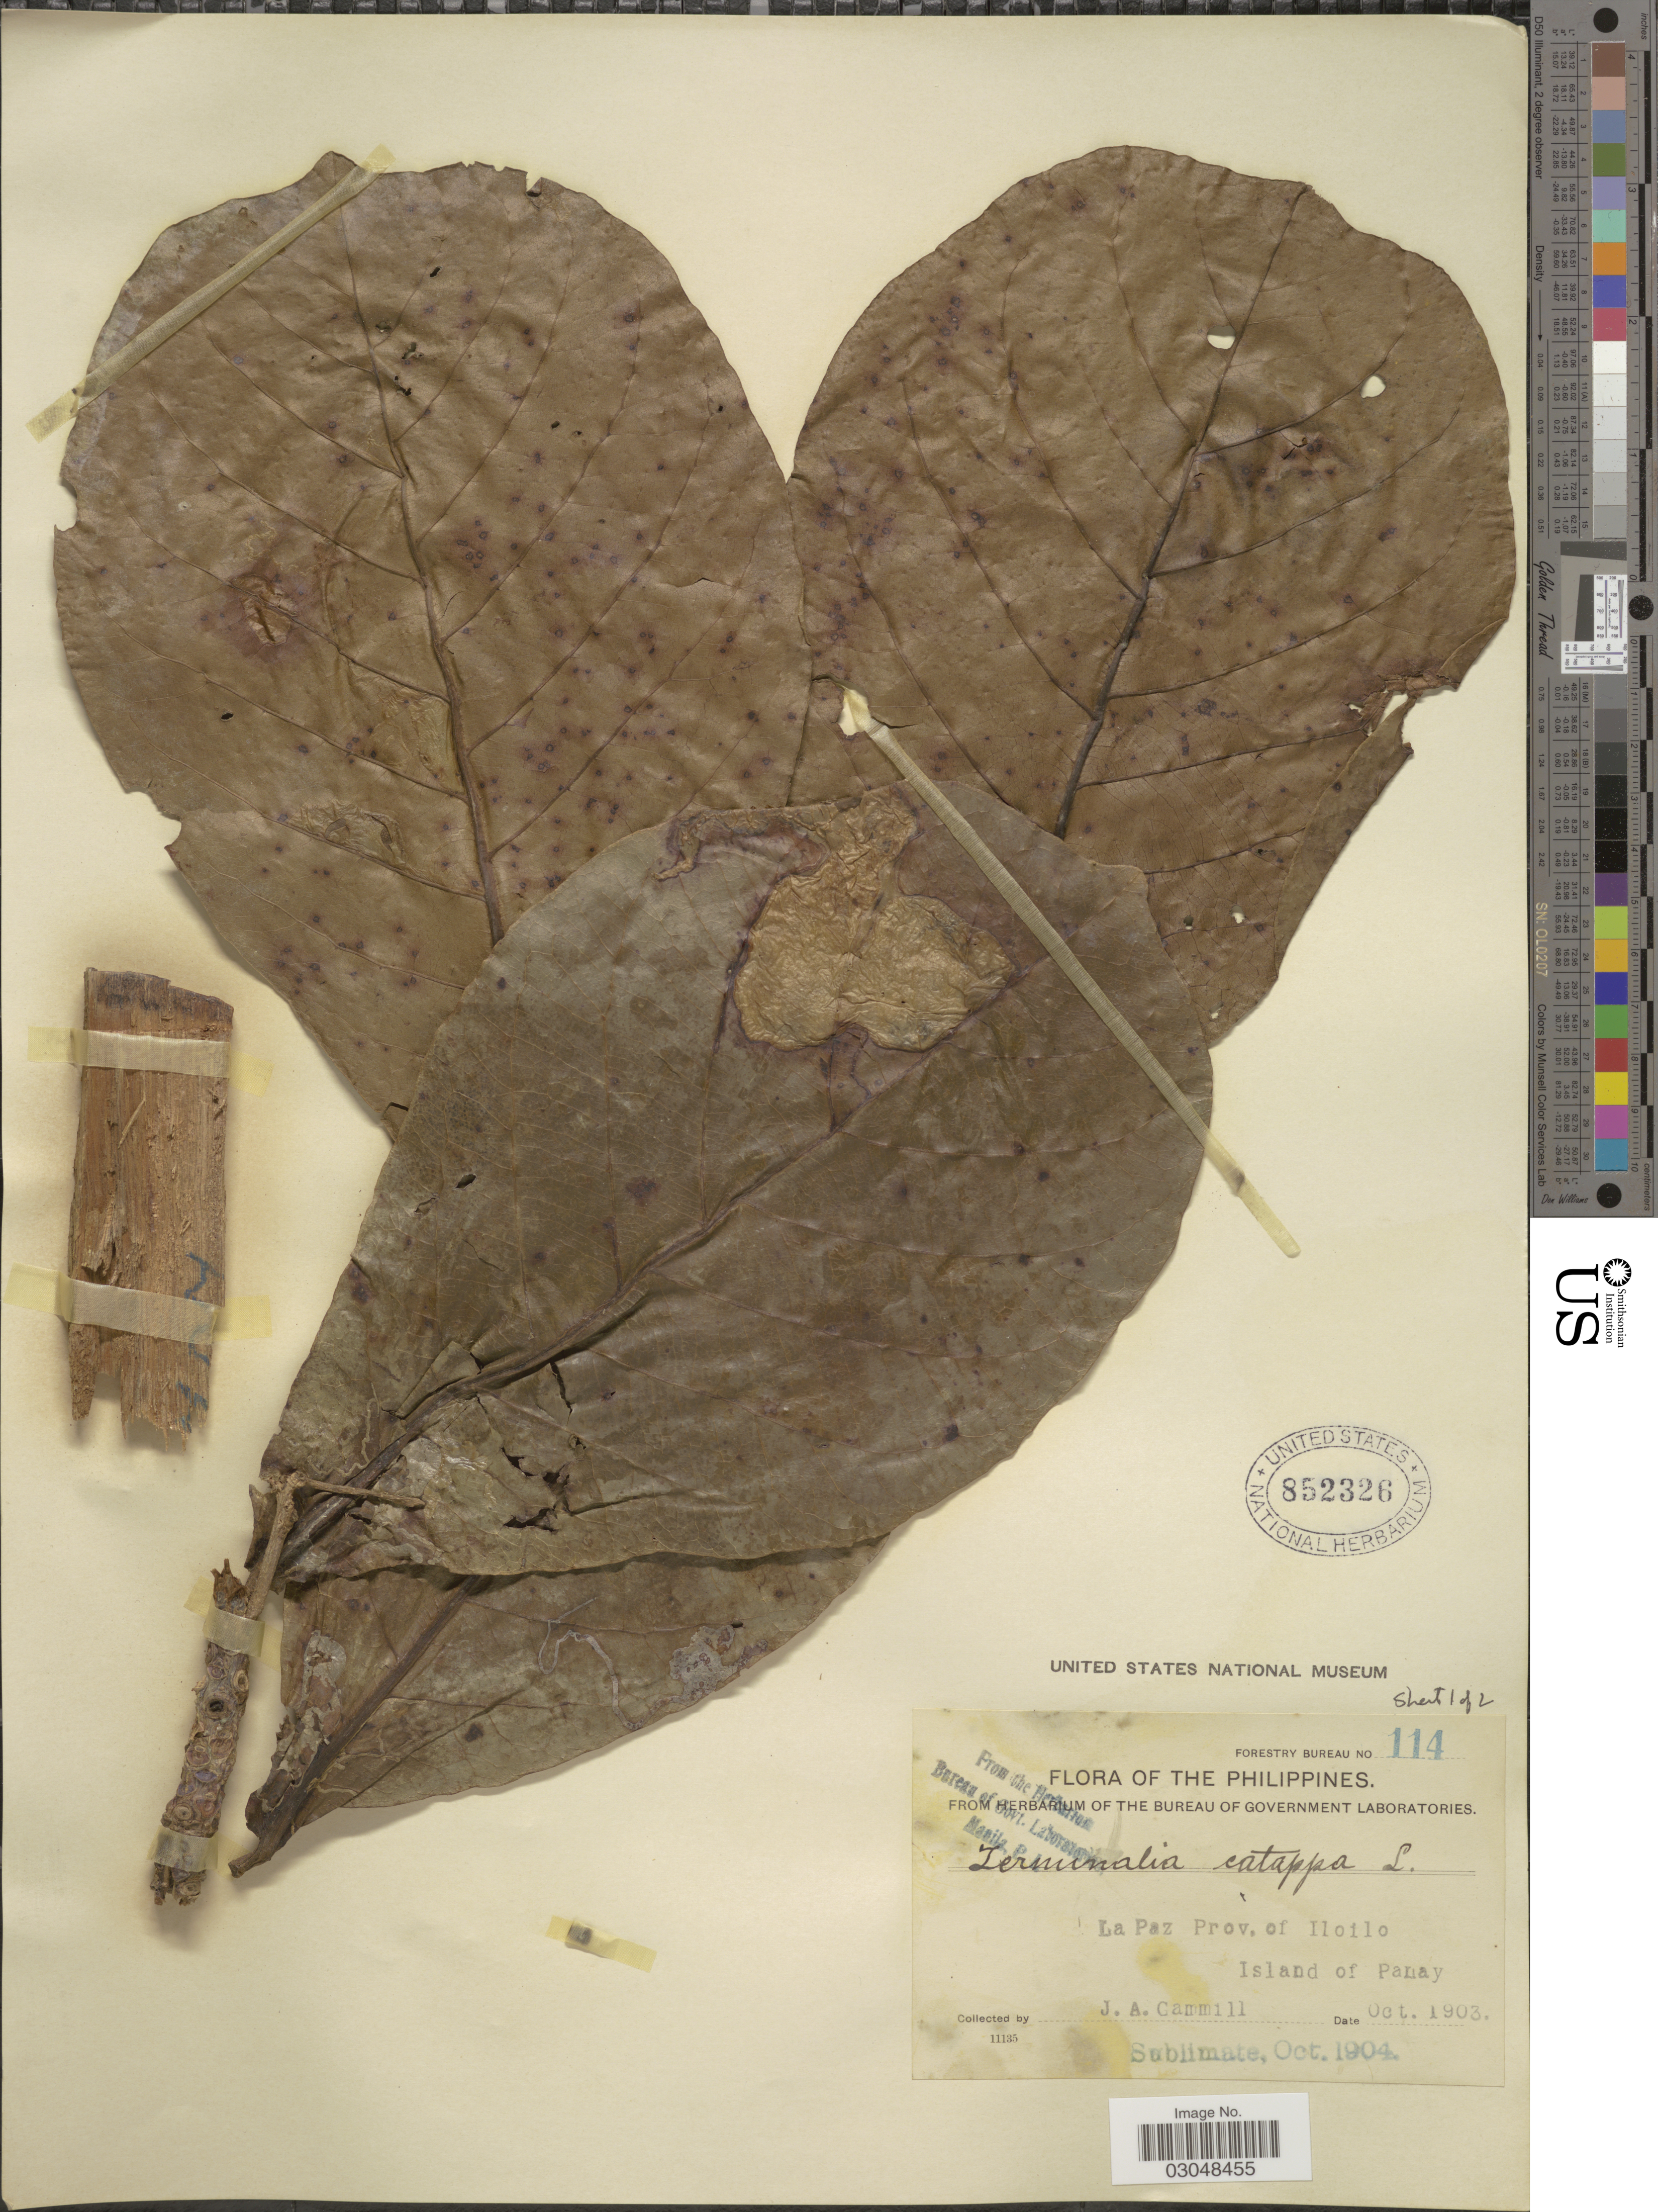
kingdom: Plantae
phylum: Tracheophyta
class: Magnoliopsida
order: Myrtales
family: Combretaceae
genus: Terminalia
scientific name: Terminalia catappa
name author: L.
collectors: J. Gammill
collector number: Forestry Bureau 114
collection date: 1903-10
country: Philippines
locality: La Paz, Prov. of Iloilo, Island of Panay.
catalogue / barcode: US 852326